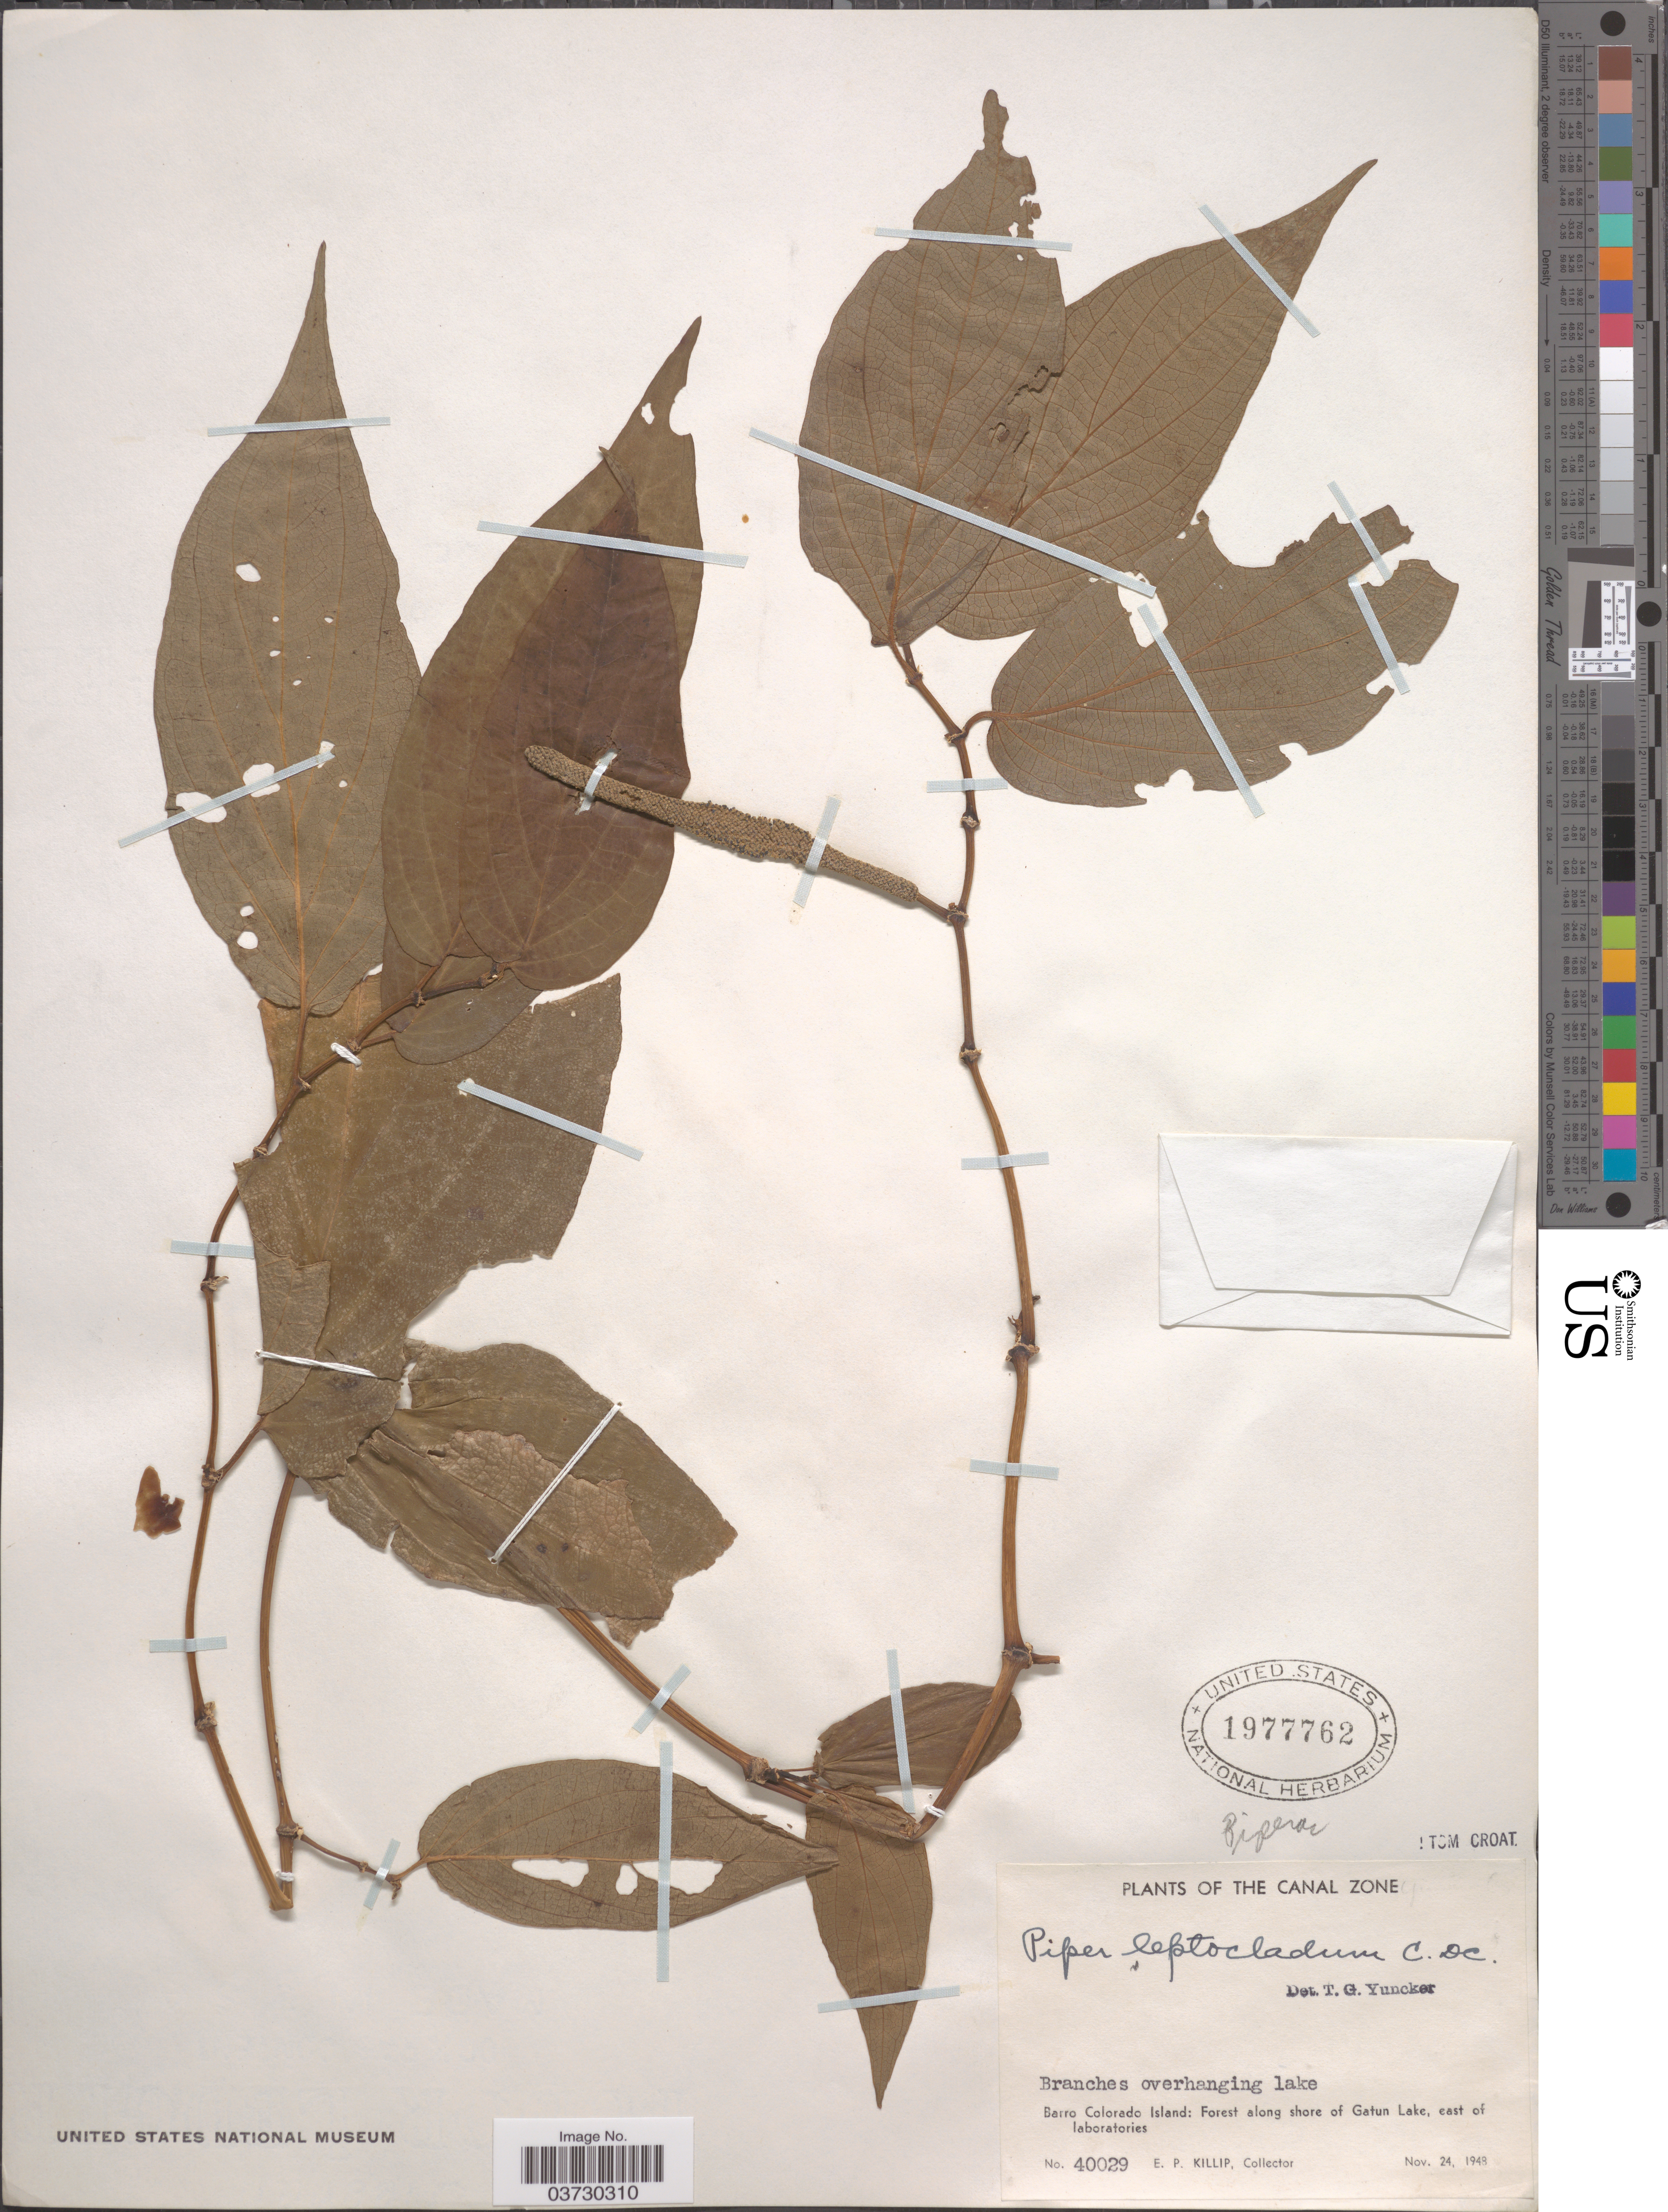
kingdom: Plantae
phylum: Tracheophyta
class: Magnoliopsida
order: Piperales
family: Piperaceae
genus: Piper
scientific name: Piper leptocladum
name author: C. DC.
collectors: E. P. Killip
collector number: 40029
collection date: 1948-11-24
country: Panama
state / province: Panamá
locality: The Canal Zone. Barro Colorado Island: Forest along shore of Gatun Lake, east of laboratories.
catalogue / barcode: US 1977762